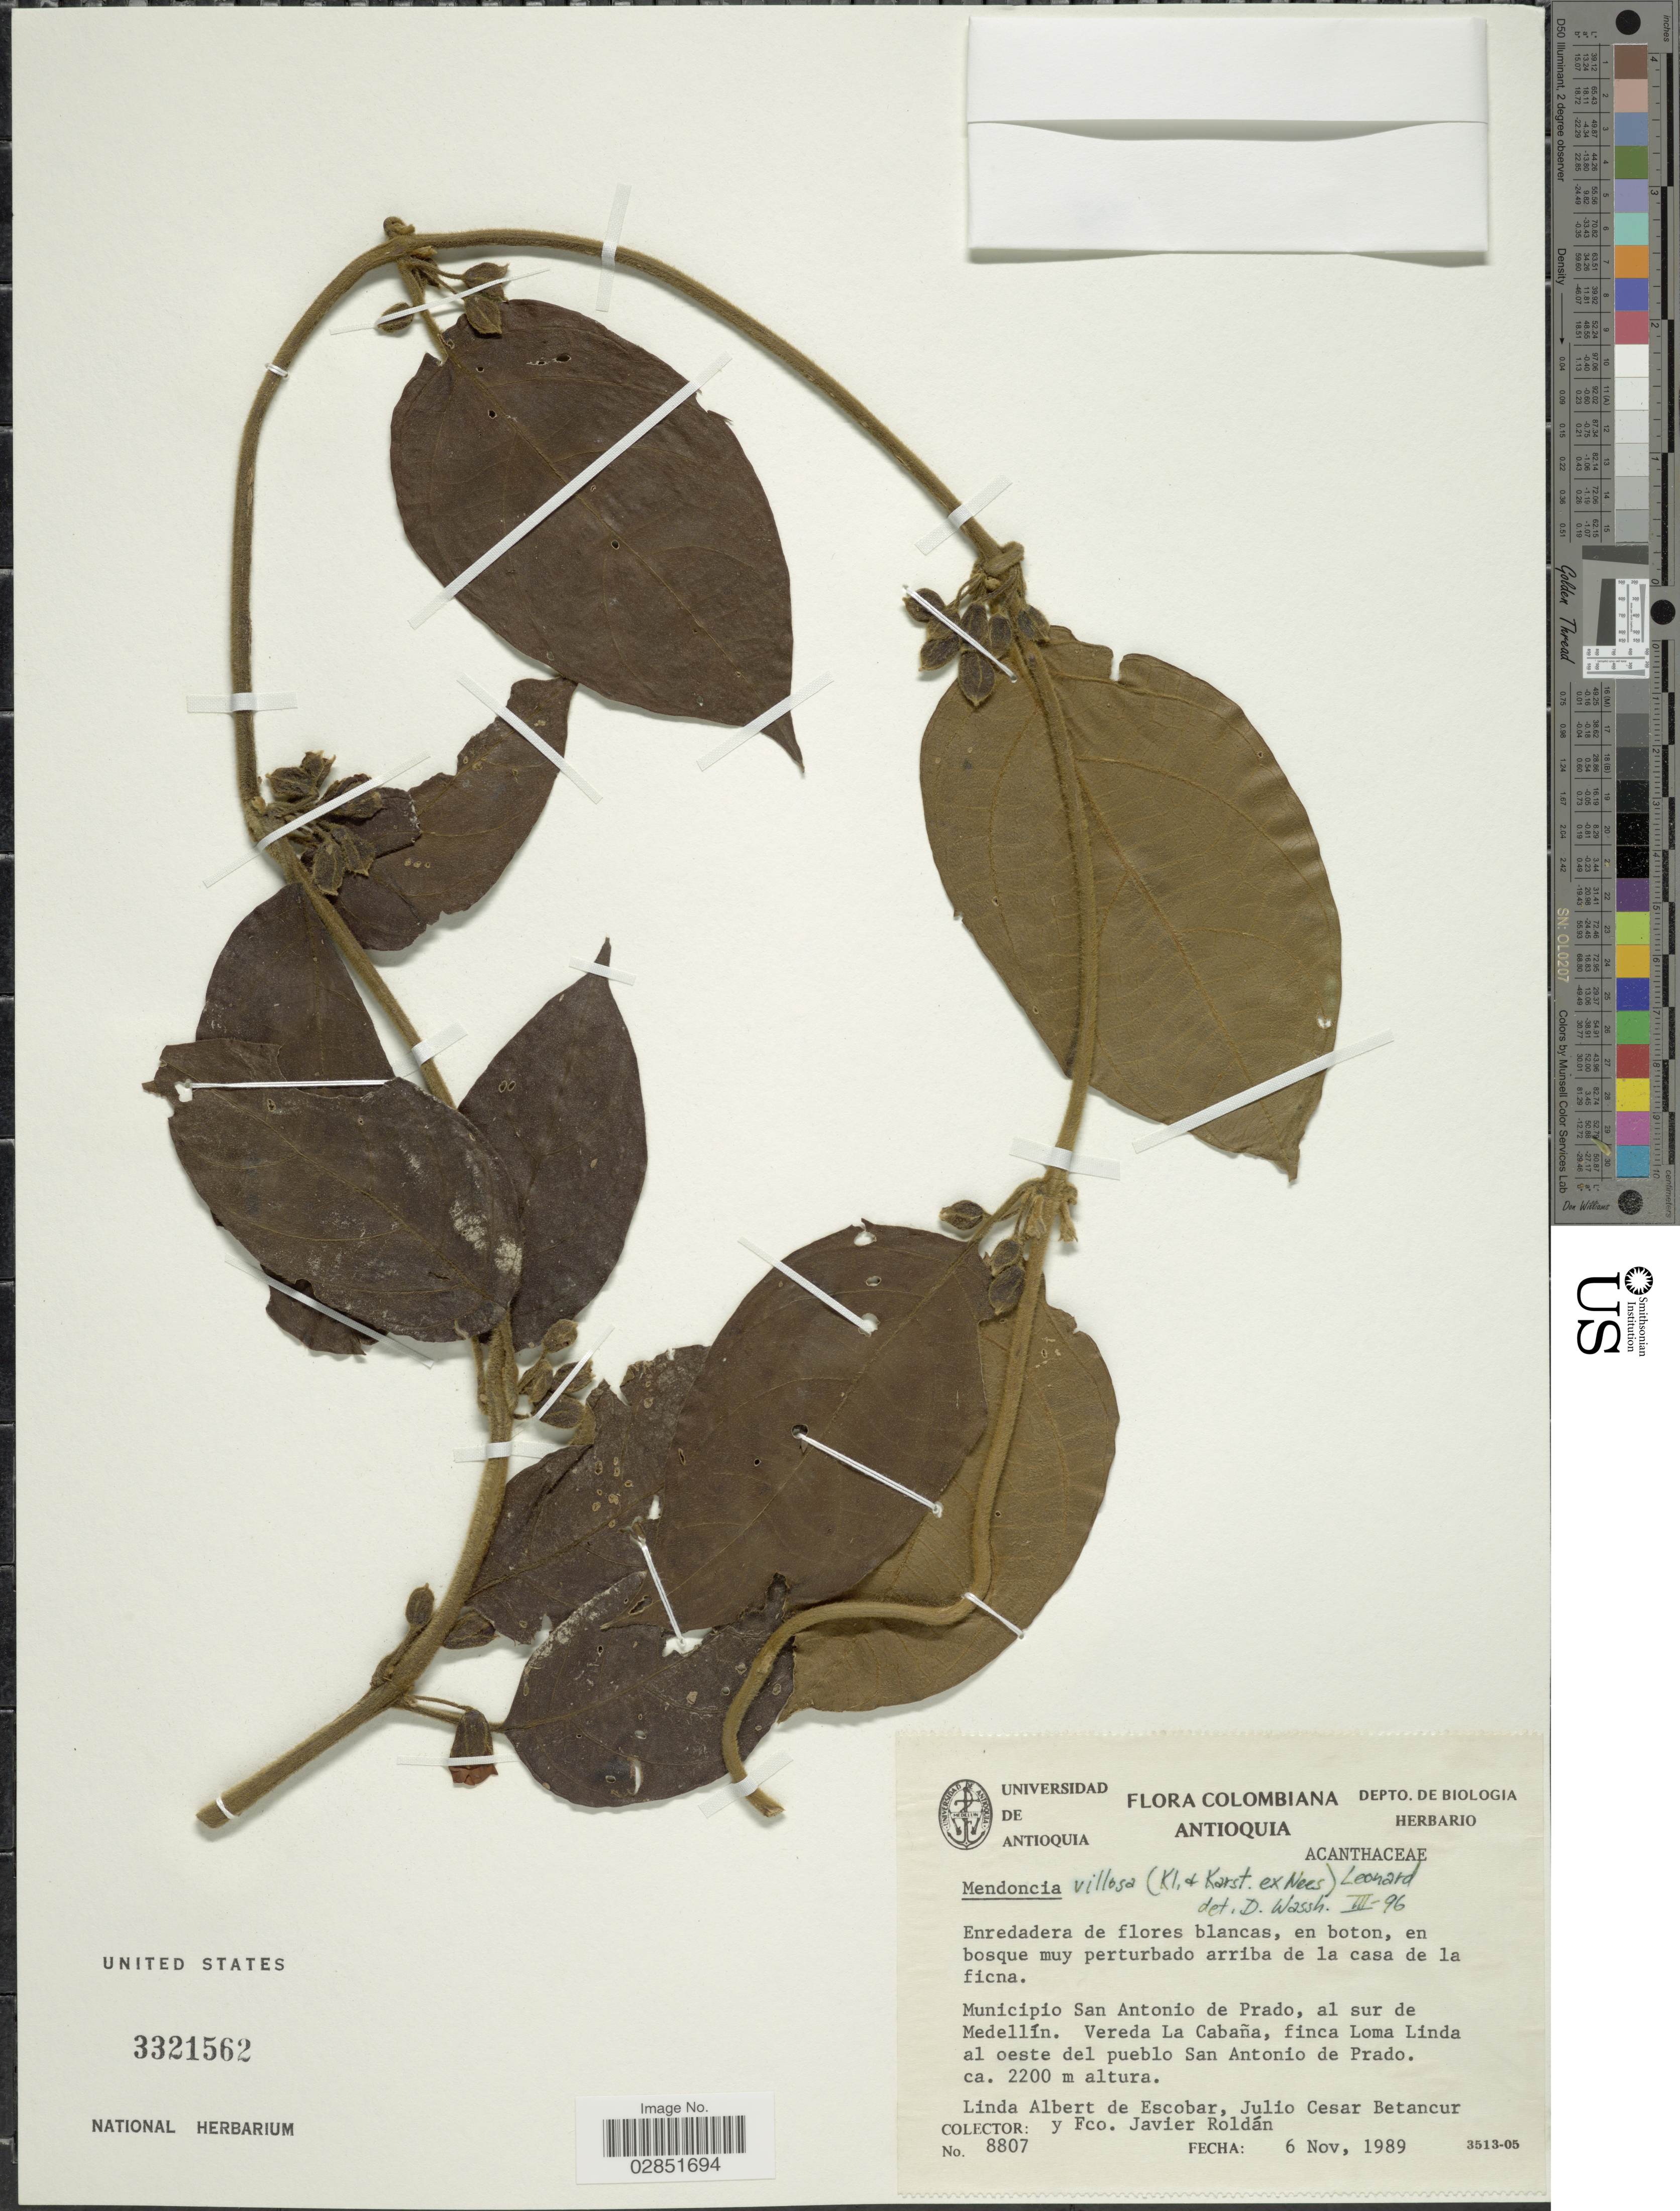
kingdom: Plantae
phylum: Tracheophyta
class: Magnoliopsida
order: Lamiales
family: Acanthaceae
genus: Mendoncia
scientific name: Mendoncia villosa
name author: (Klotzsch & H. Karst. ex Nees) Leonard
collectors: L. K. de Escobar, J. Betancur & F. J. Roldán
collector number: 8807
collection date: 1989-11-06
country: Colombia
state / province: Antioquia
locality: Municipio San Antonio de Prado, al sur de Medellín. Vereda La Cabaña, finca Loma Linda al oeste del pueblo San Antonio de Prado.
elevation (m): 2200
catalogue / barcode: US 3321562